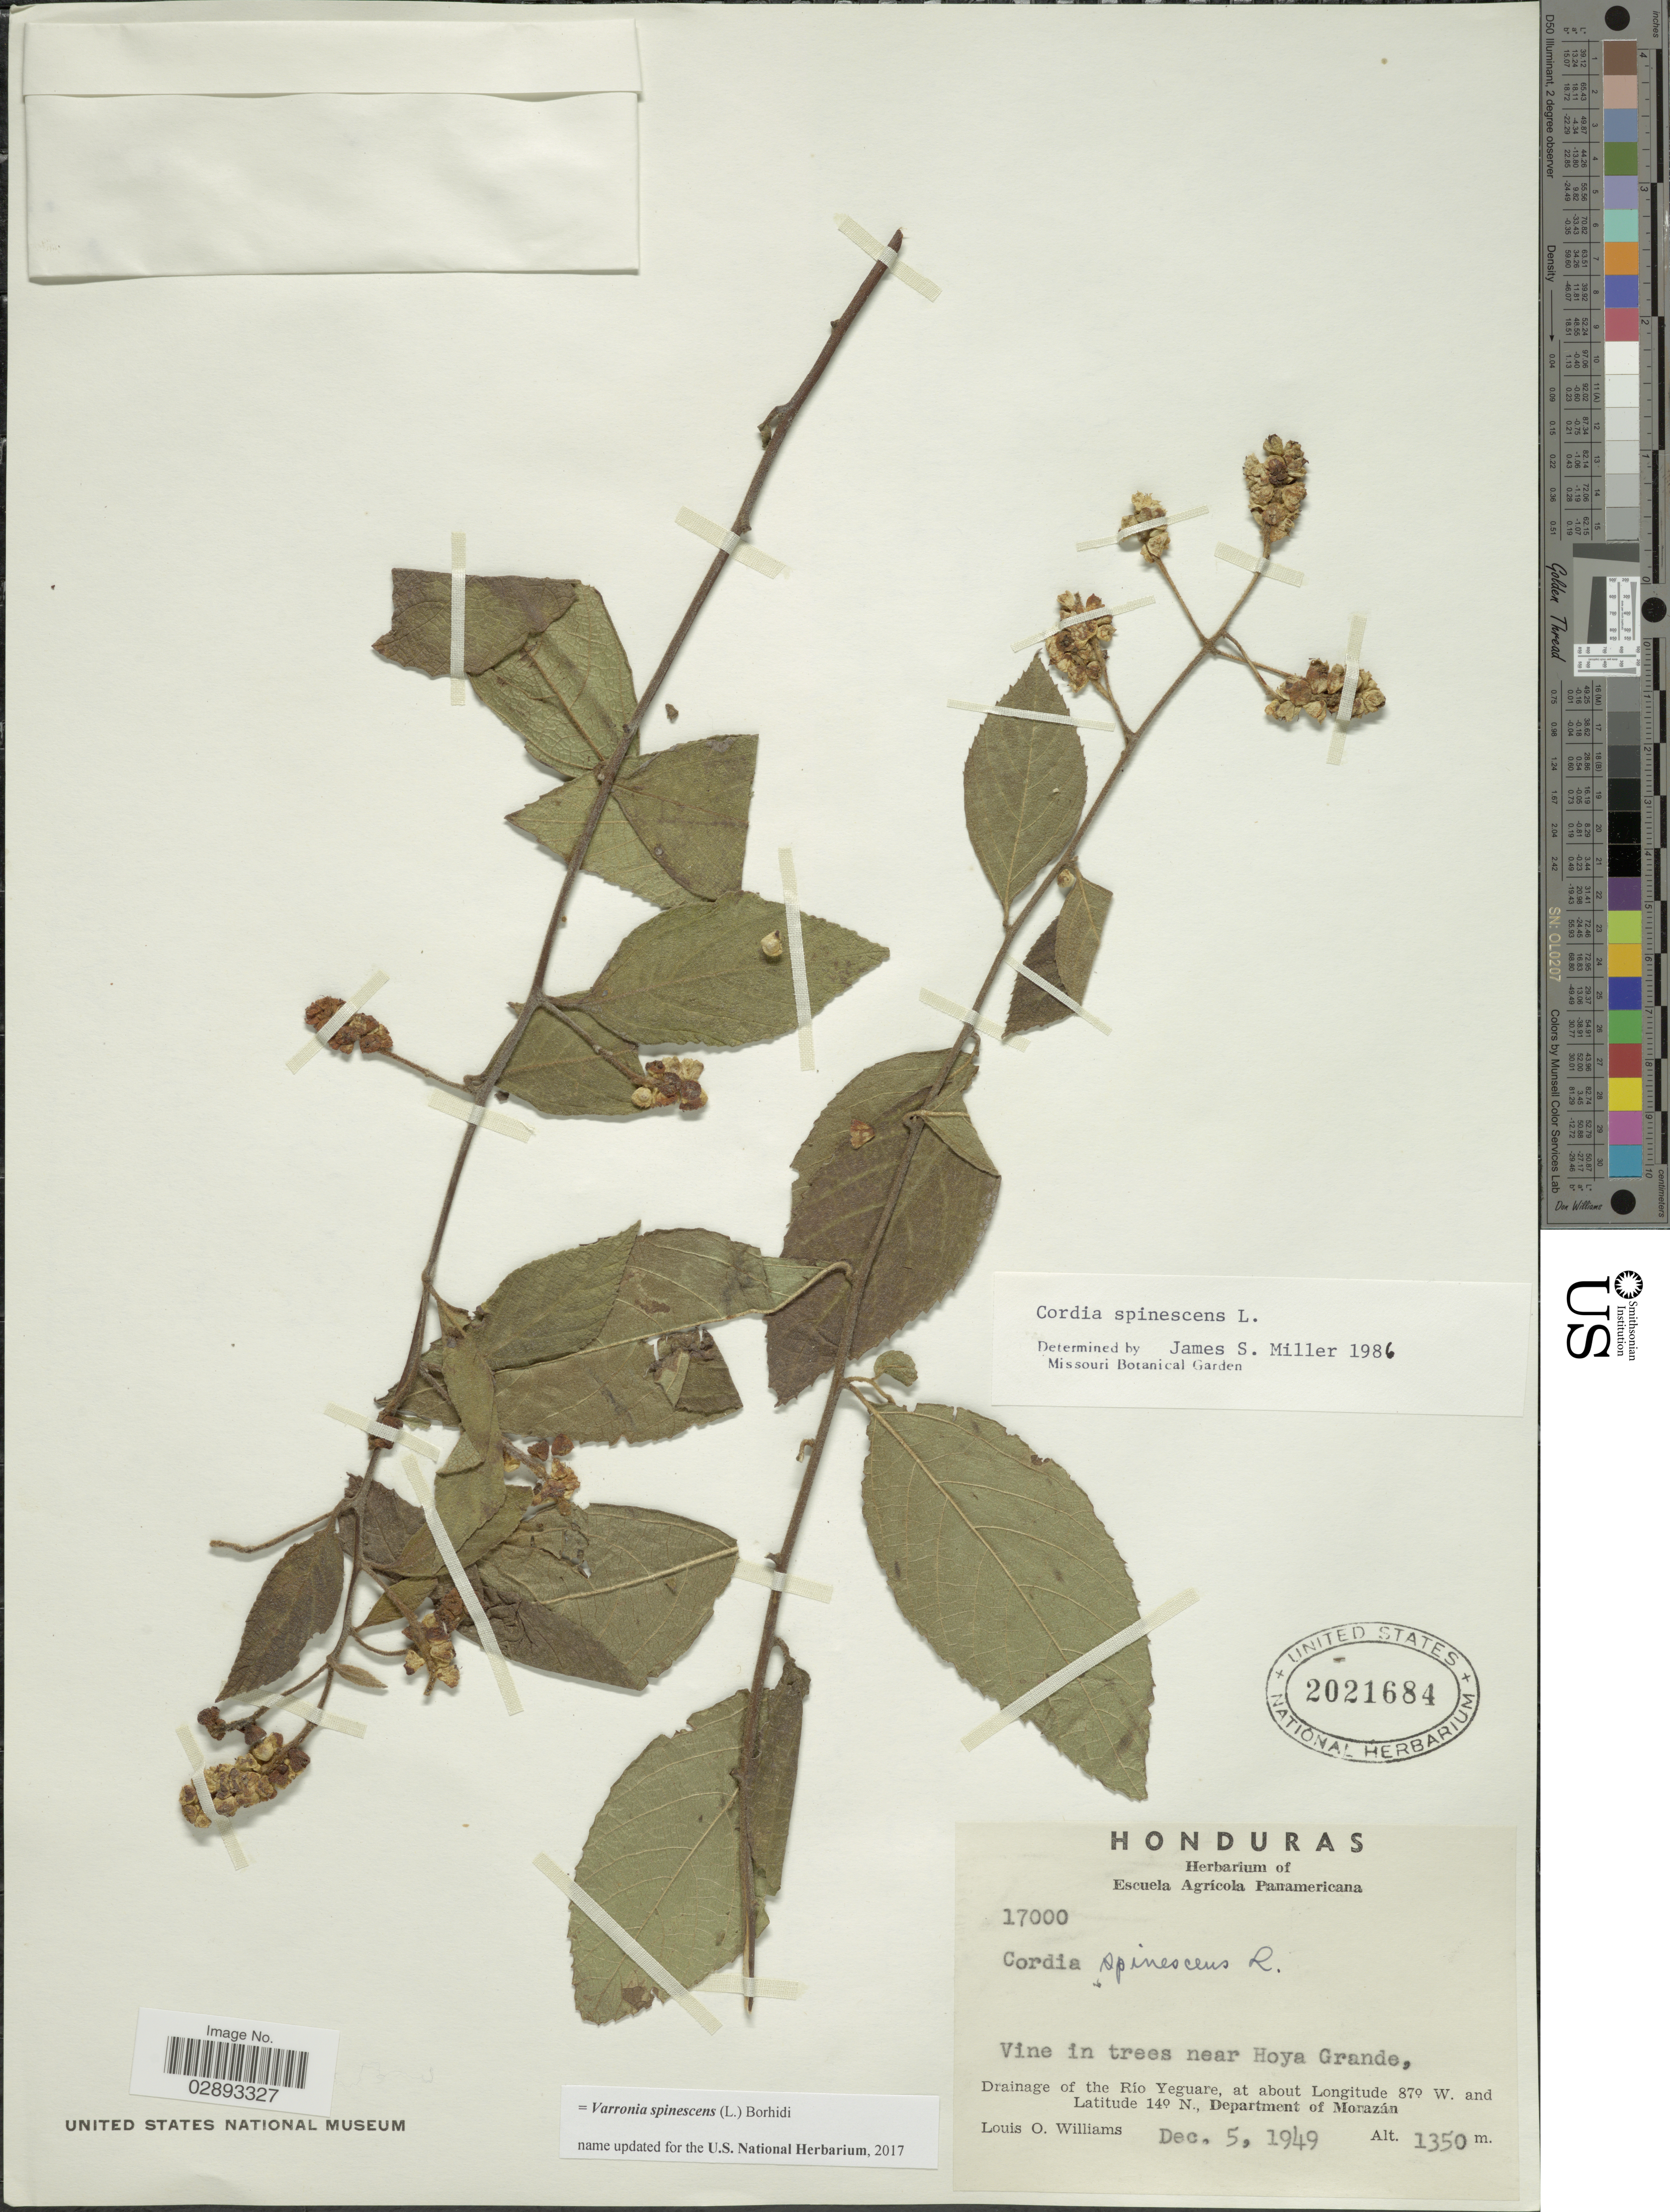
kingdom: Plantae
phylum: Tracheophyta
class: Magnoliopsida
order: Boraginales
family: Cordiaceae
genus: Varronia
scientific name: Varronia spinescens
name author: (L.) Borhidi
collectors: L. O. Williams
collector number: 17000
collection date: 1949-12-05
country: Honduras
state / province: Fco. Morazán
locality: Drainage of the Río Yeguare, Department of Morazán. Near Hoya Grande.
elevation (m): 1350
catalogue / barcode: US 2021684